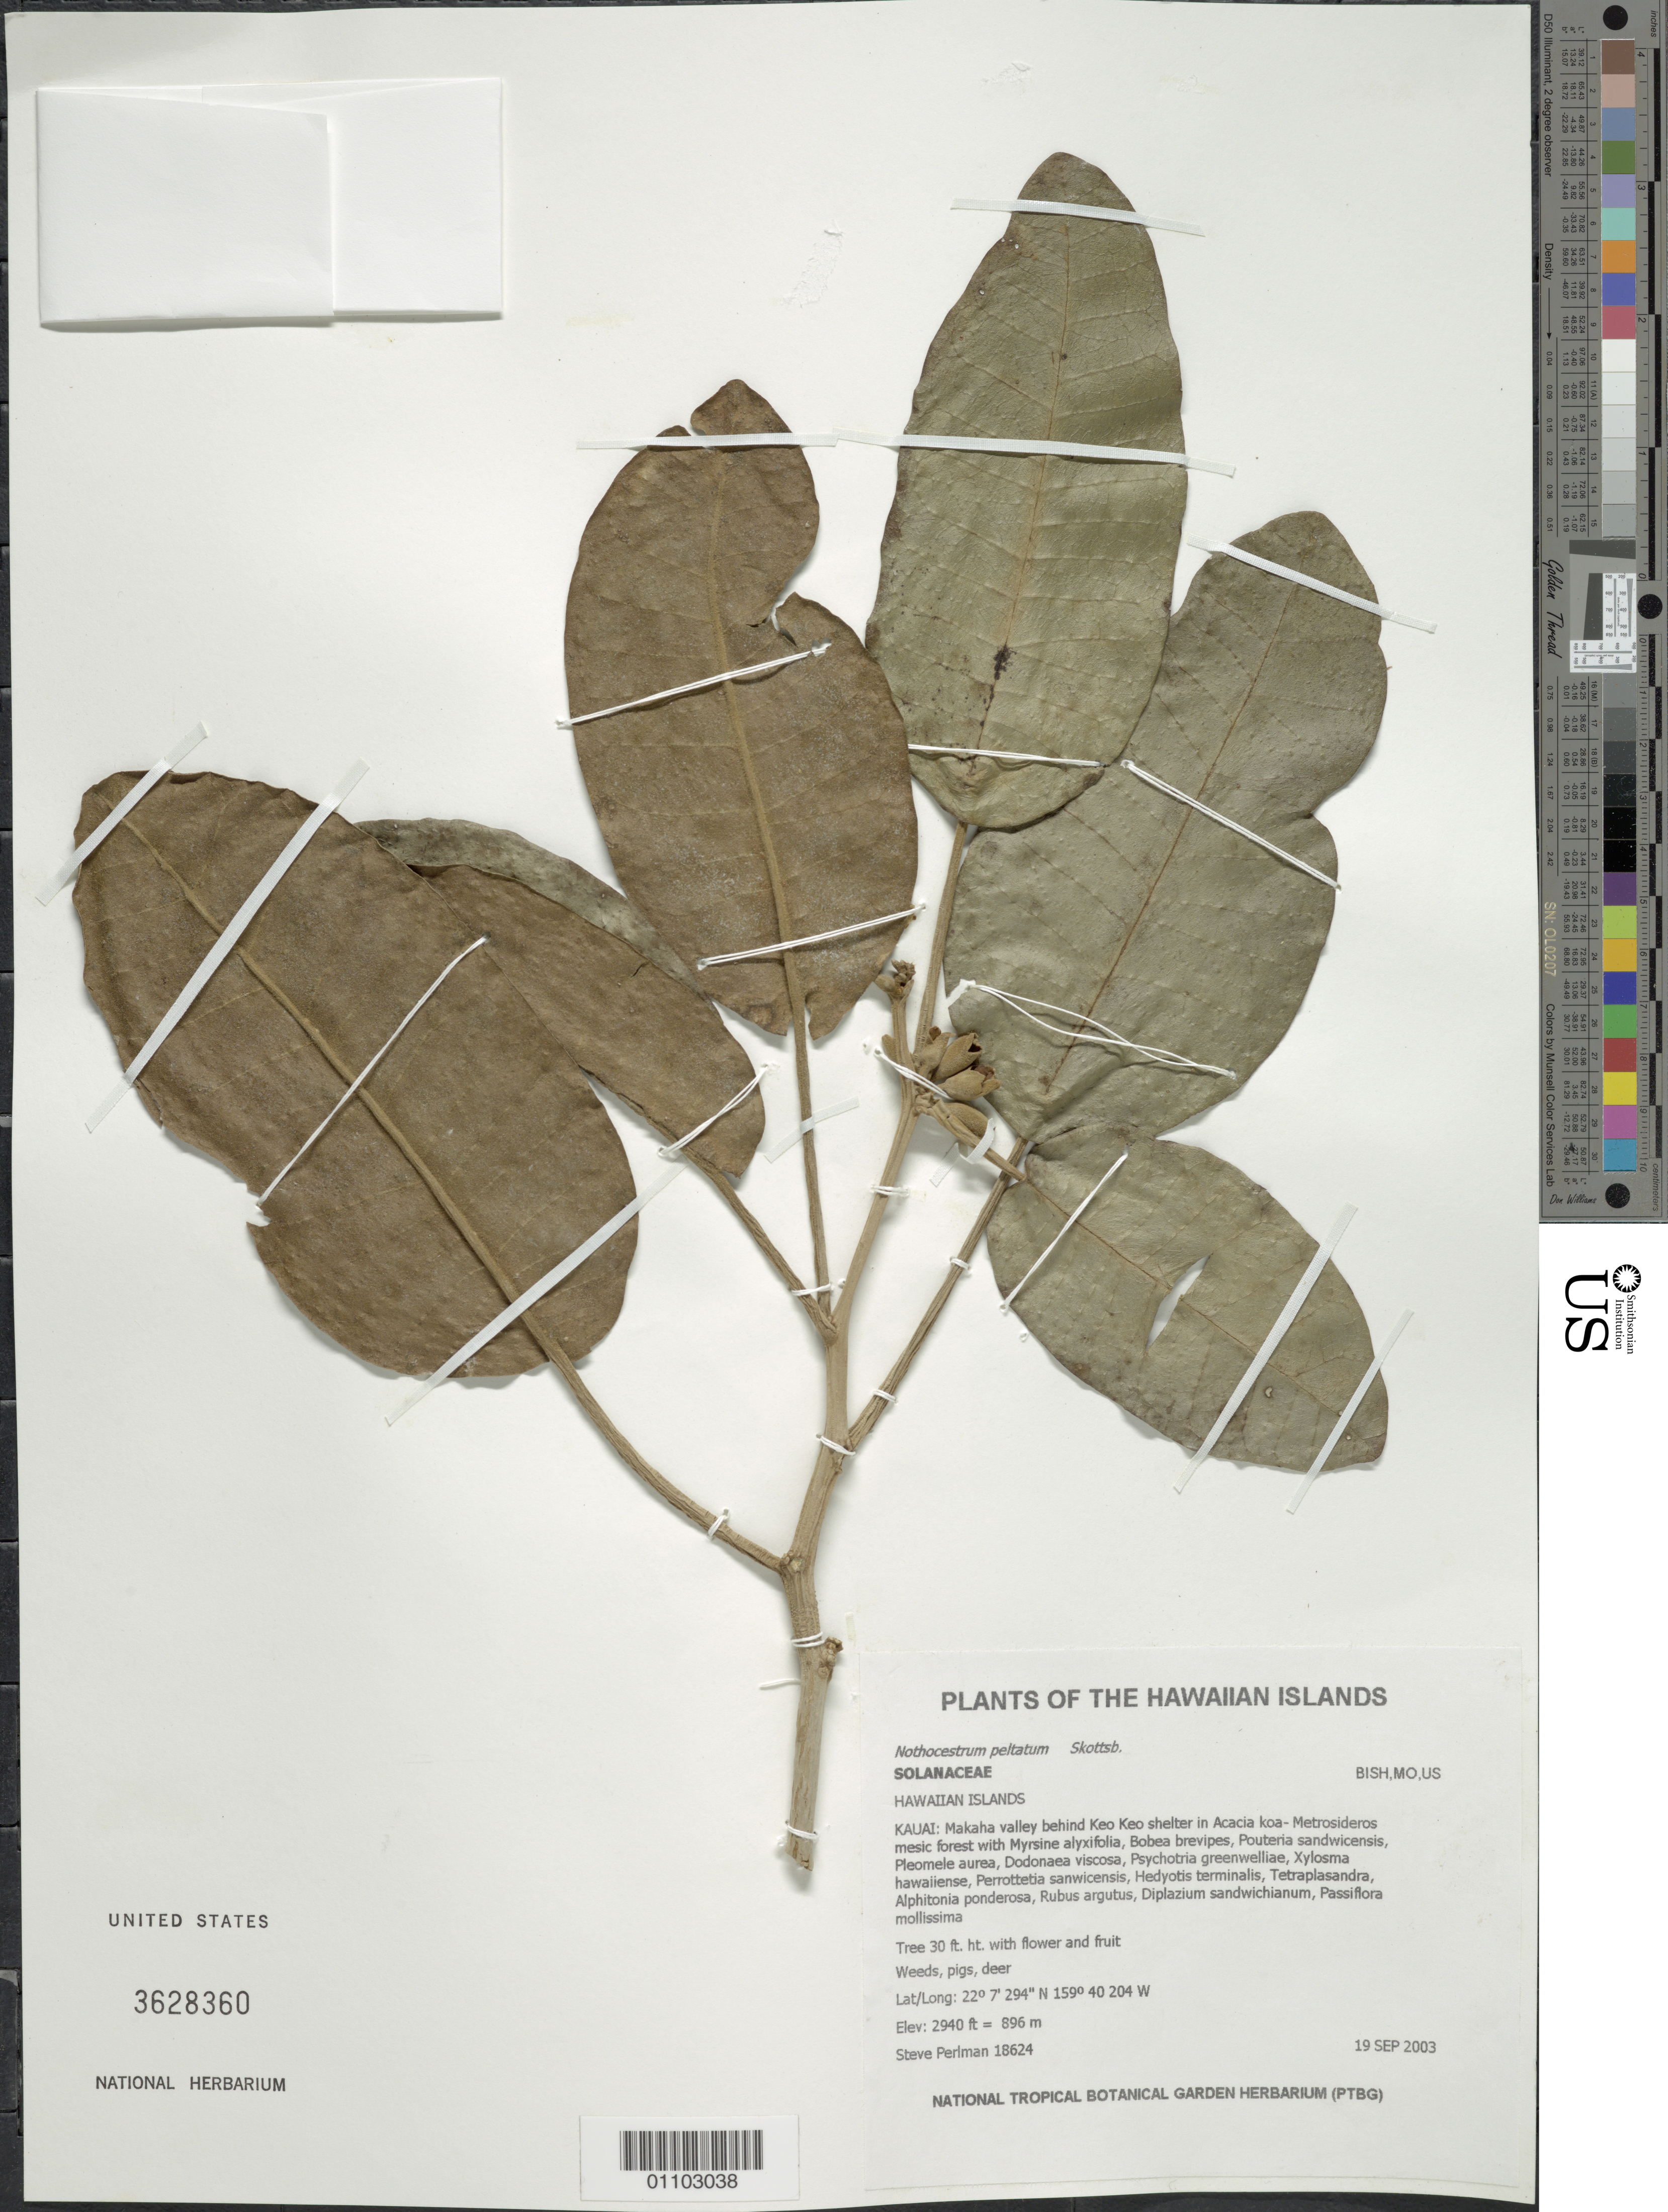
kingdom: Plantae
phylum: Tracheophyta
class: Magnoliopsida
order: Solanales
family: Solanaceae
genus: Nothocestrum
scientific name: Nothocestrum peltatum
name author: Skottsb.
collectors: S. P. Perlman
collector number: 18624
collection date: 2003-09-19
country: United States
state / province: Hawaii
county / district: Kaui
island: Kaua'i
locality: Makaha valley behind Keo Keo shelter.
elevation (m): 896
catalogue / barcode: US 3628360